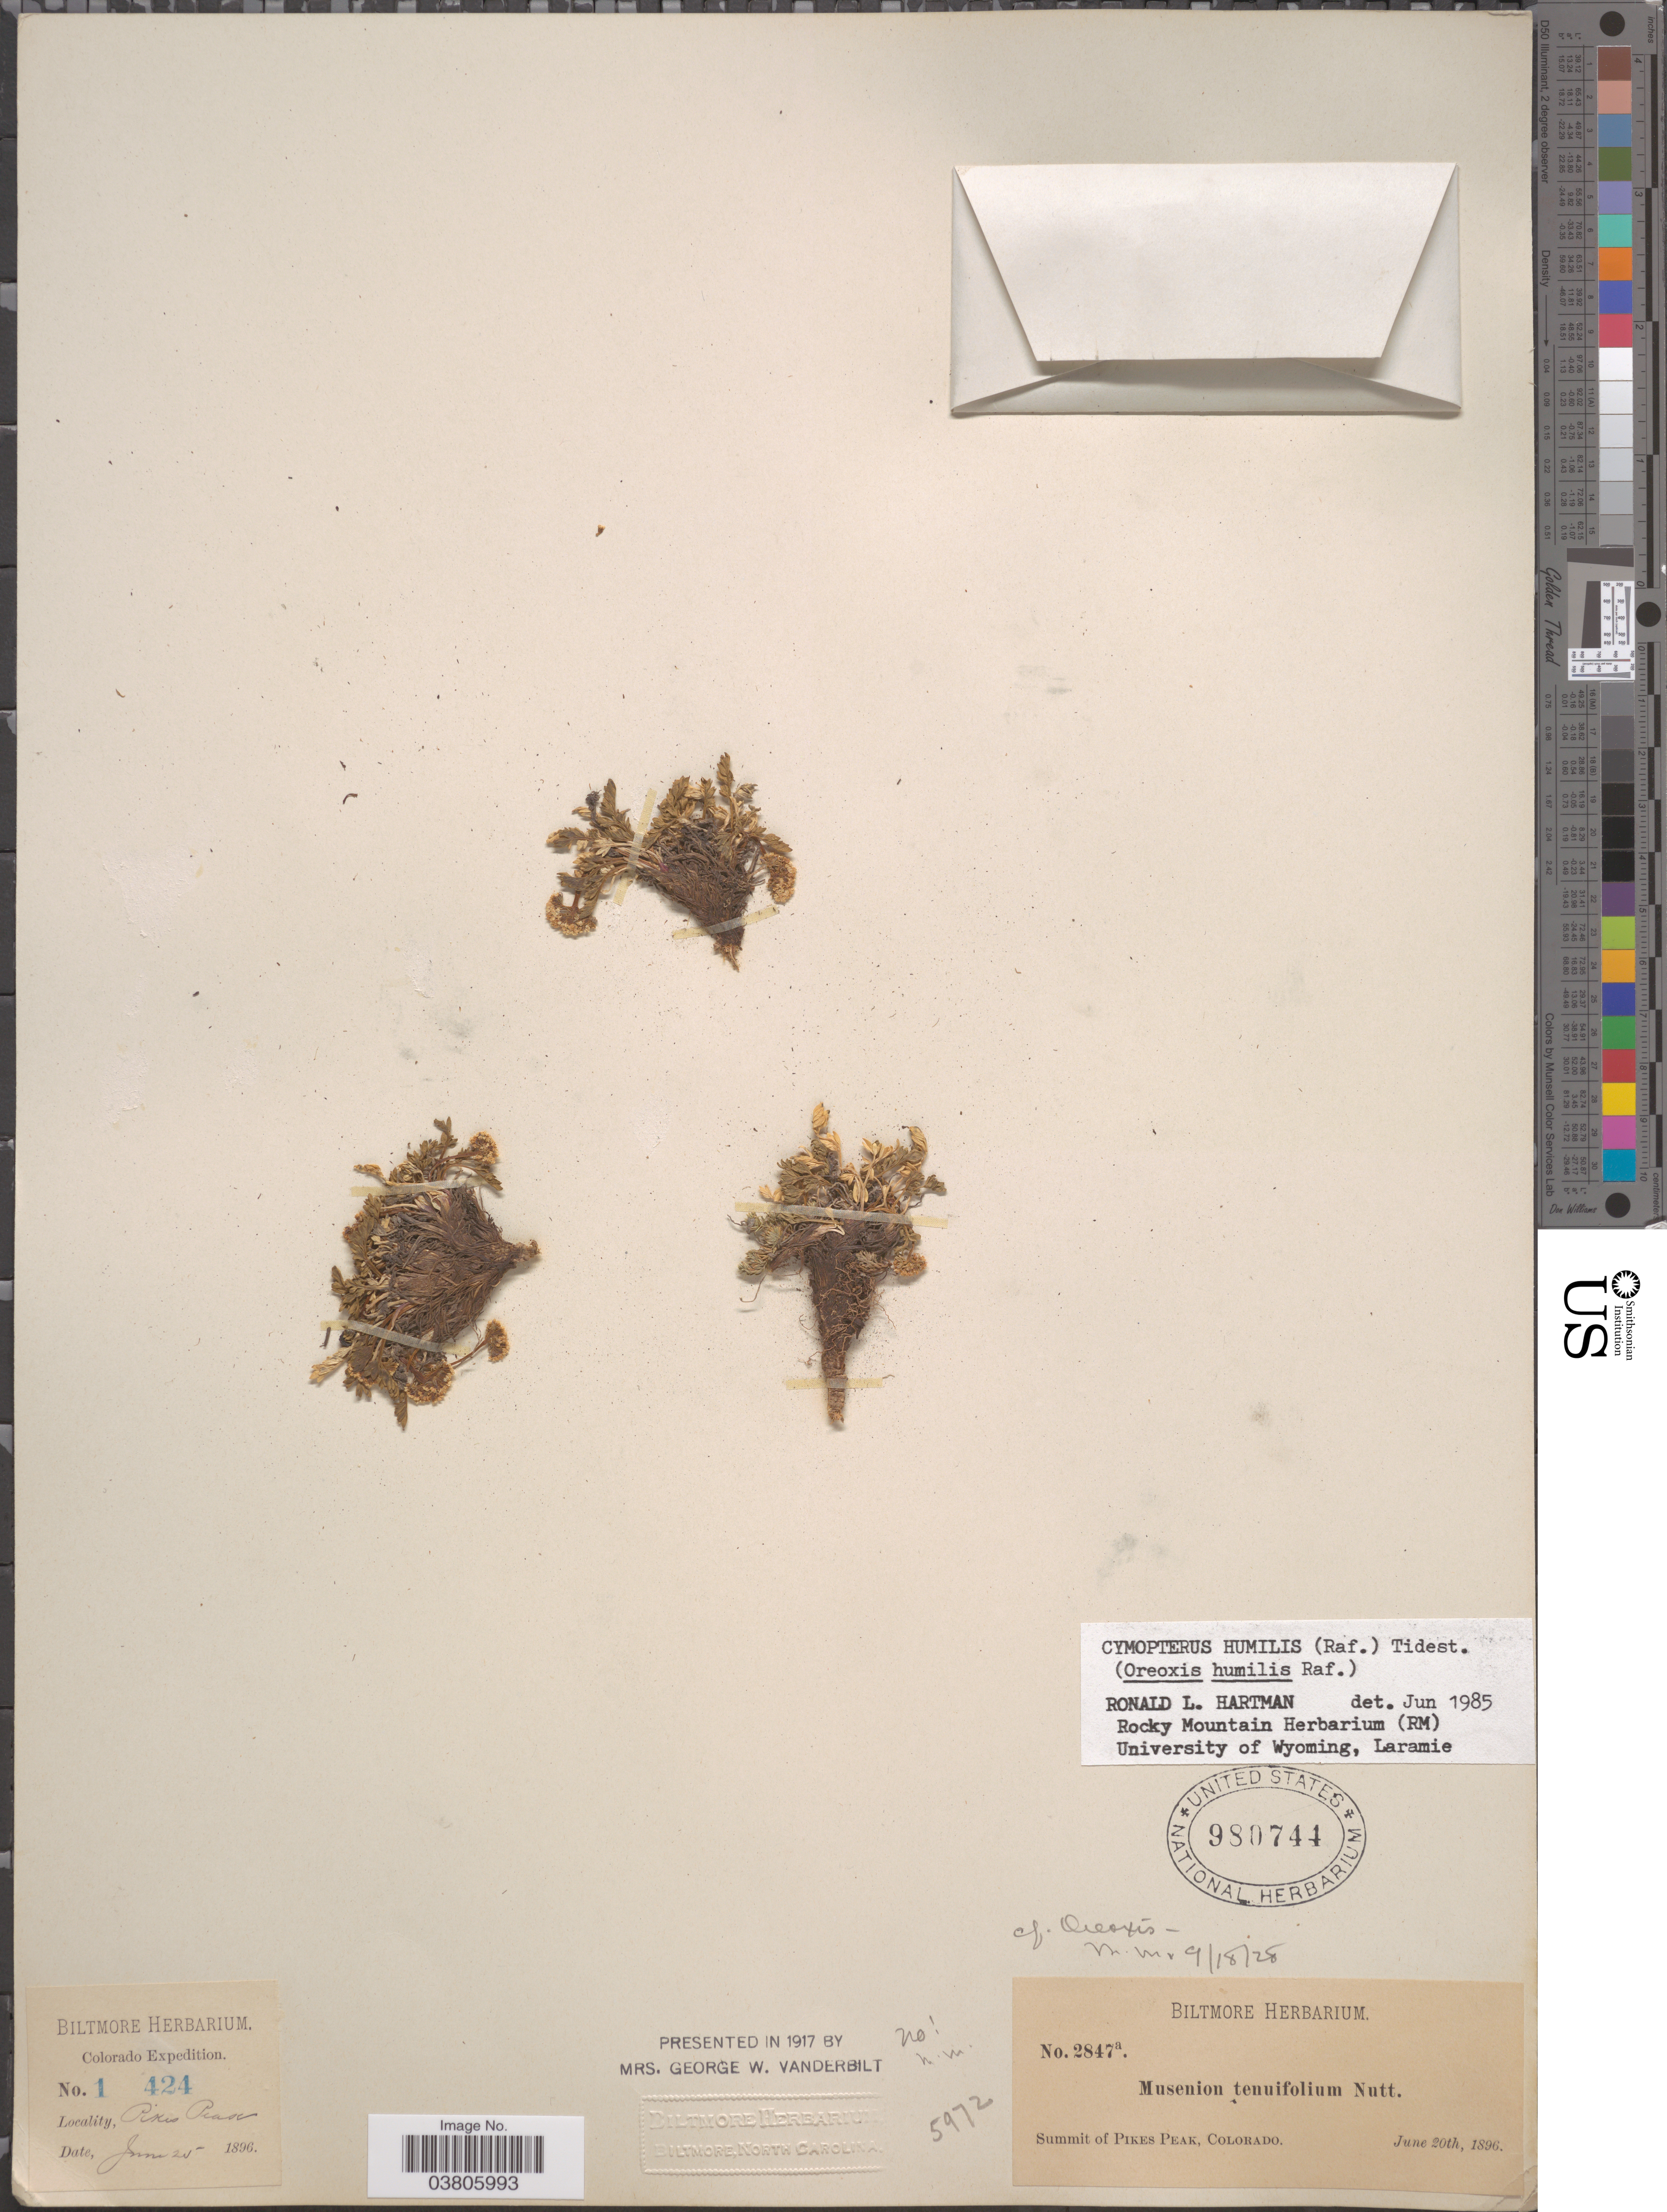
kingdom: Plantae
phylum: Tracheophyta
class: Magnoliopsida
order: Apiales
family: Apiaceae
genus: Cymopterus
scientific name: Cymopterus humilis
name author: (Raf.) Tidestr.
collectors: ex herb. Biltmore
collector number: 1424/2847a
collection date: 1896-06-20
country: United States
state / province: Colorado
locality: Summit of Pikes Peak. Pikes Peak.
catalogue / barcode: US 980744